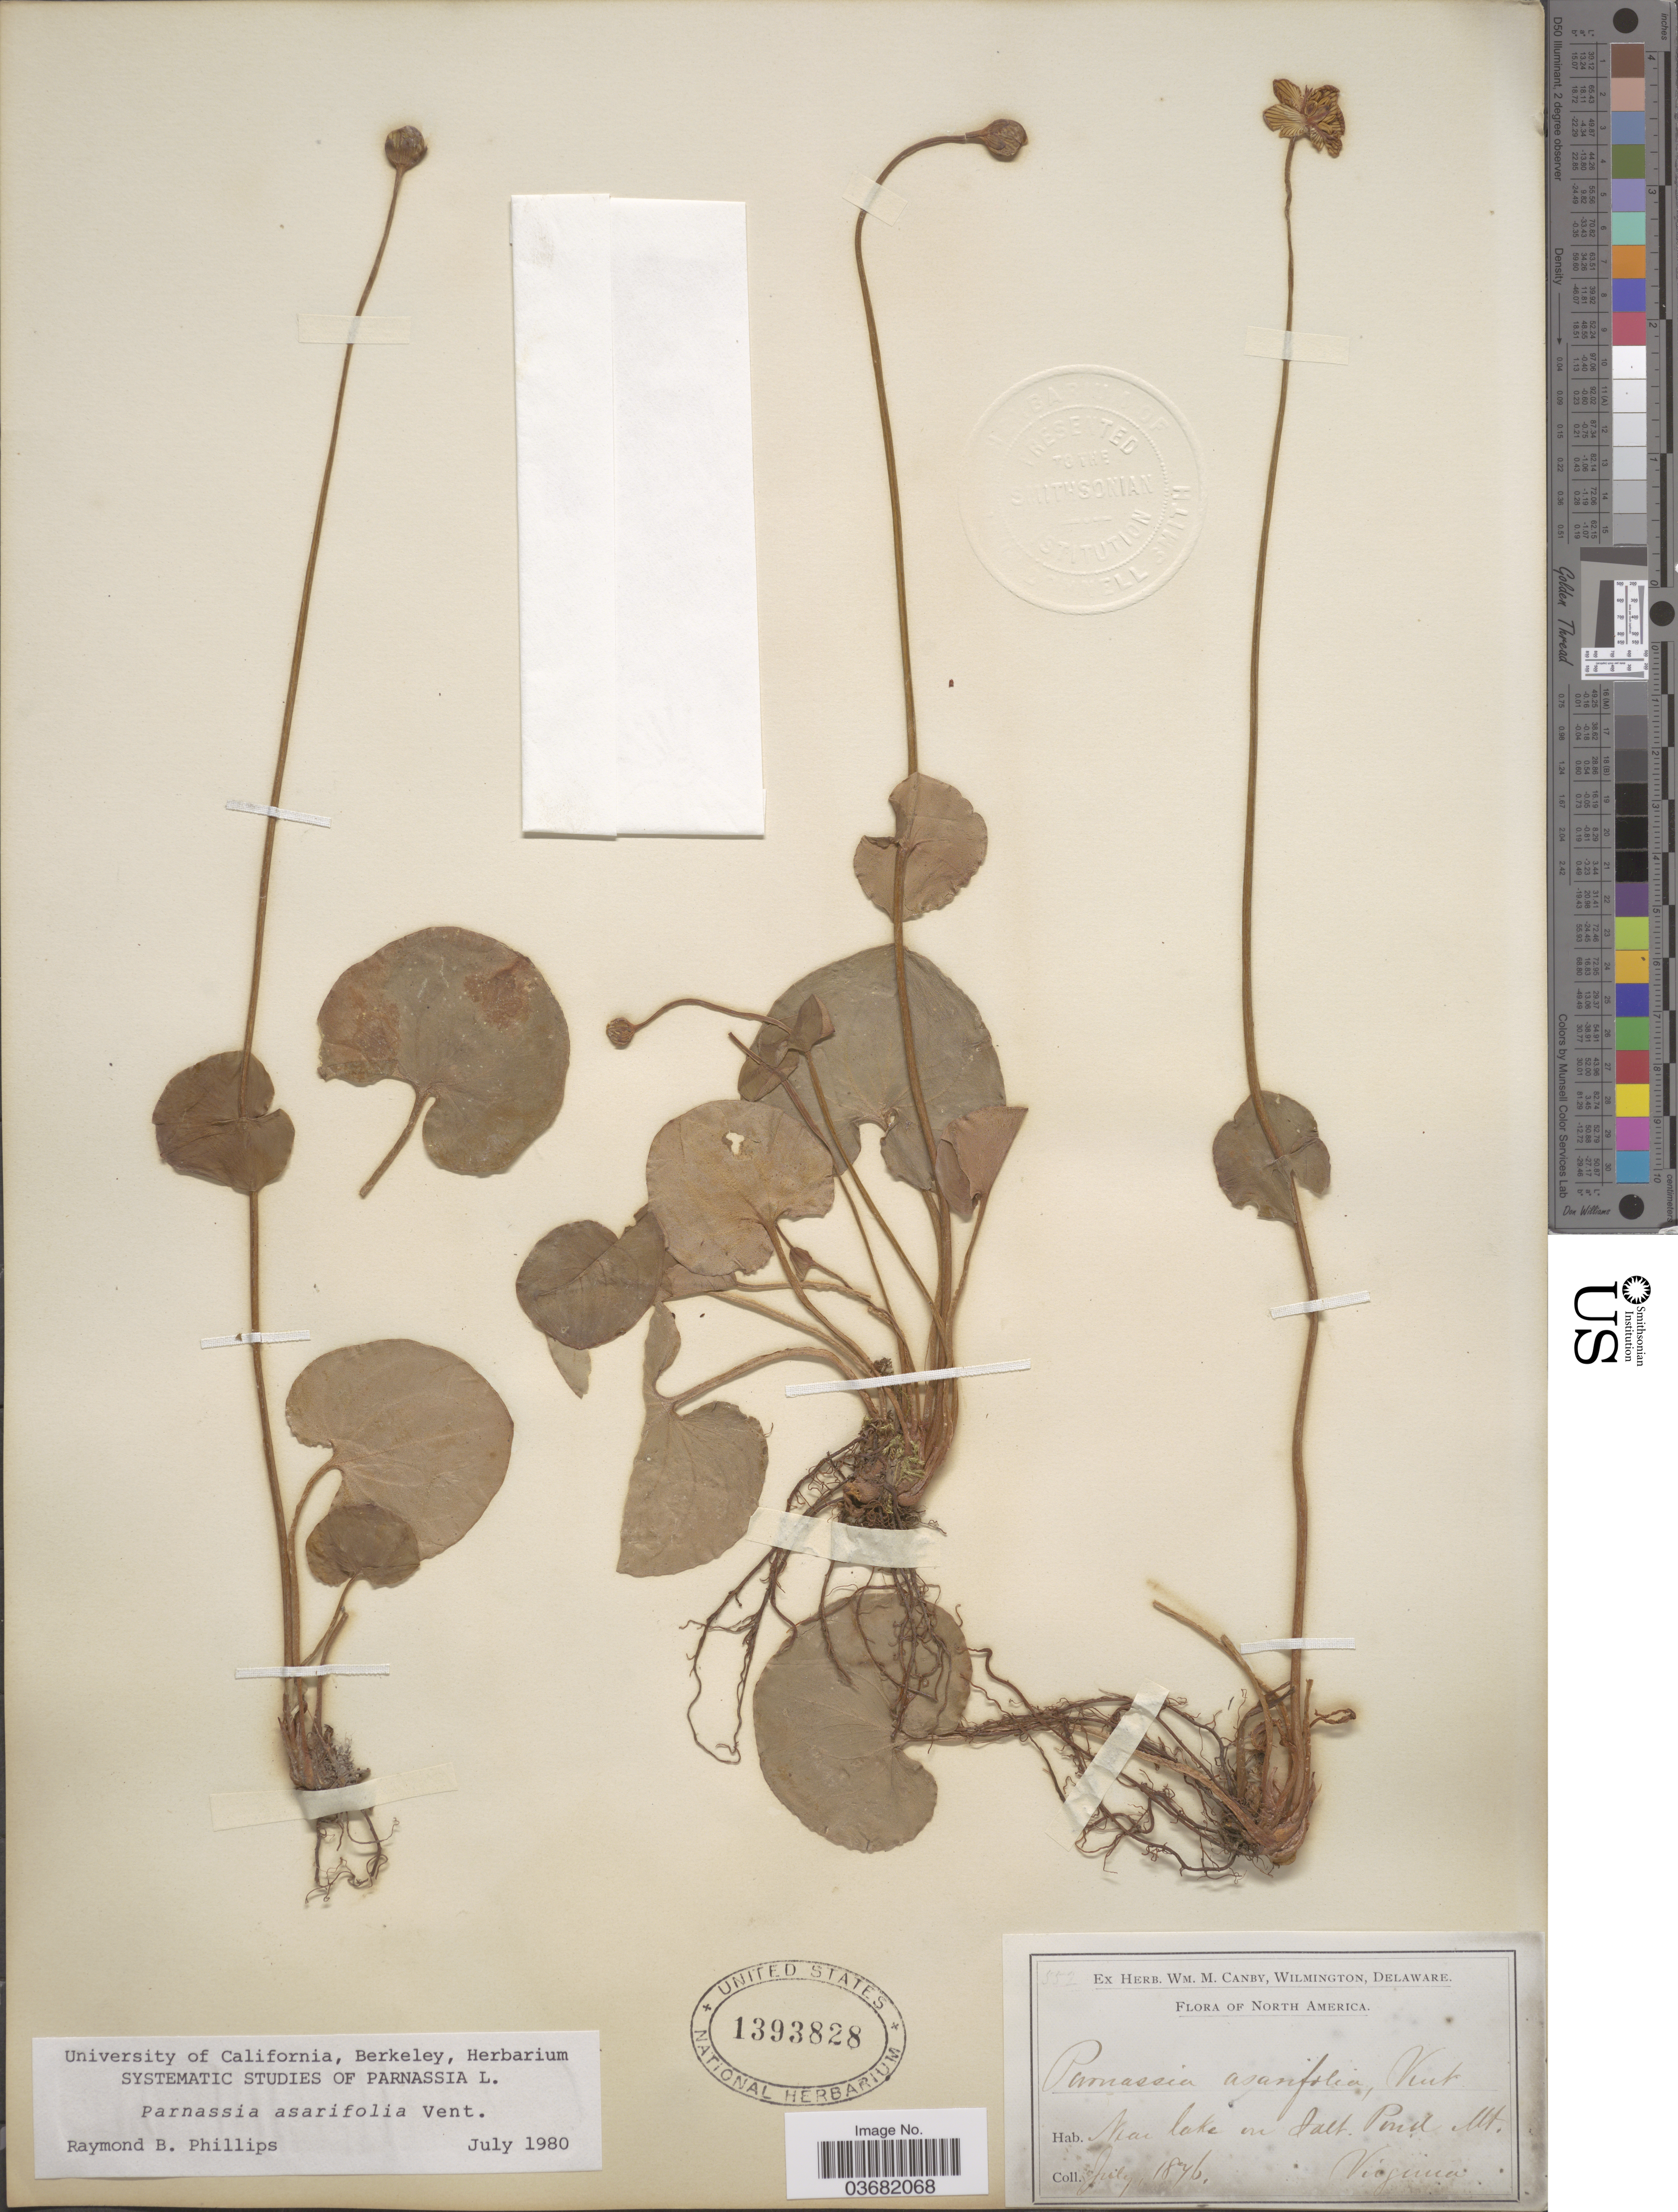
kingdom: Plantae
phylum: Tracheophyta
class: Magnoliopsida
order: Celastrales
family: Parnassiaceae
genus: Parnassia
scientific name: Parnassia asarifolia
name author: Vent.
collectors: ex herb. W.M. Canby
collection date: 1876-07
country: United States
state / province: Virginia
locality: Near lake on Salt Pond Mt.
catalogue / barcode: US 1393828